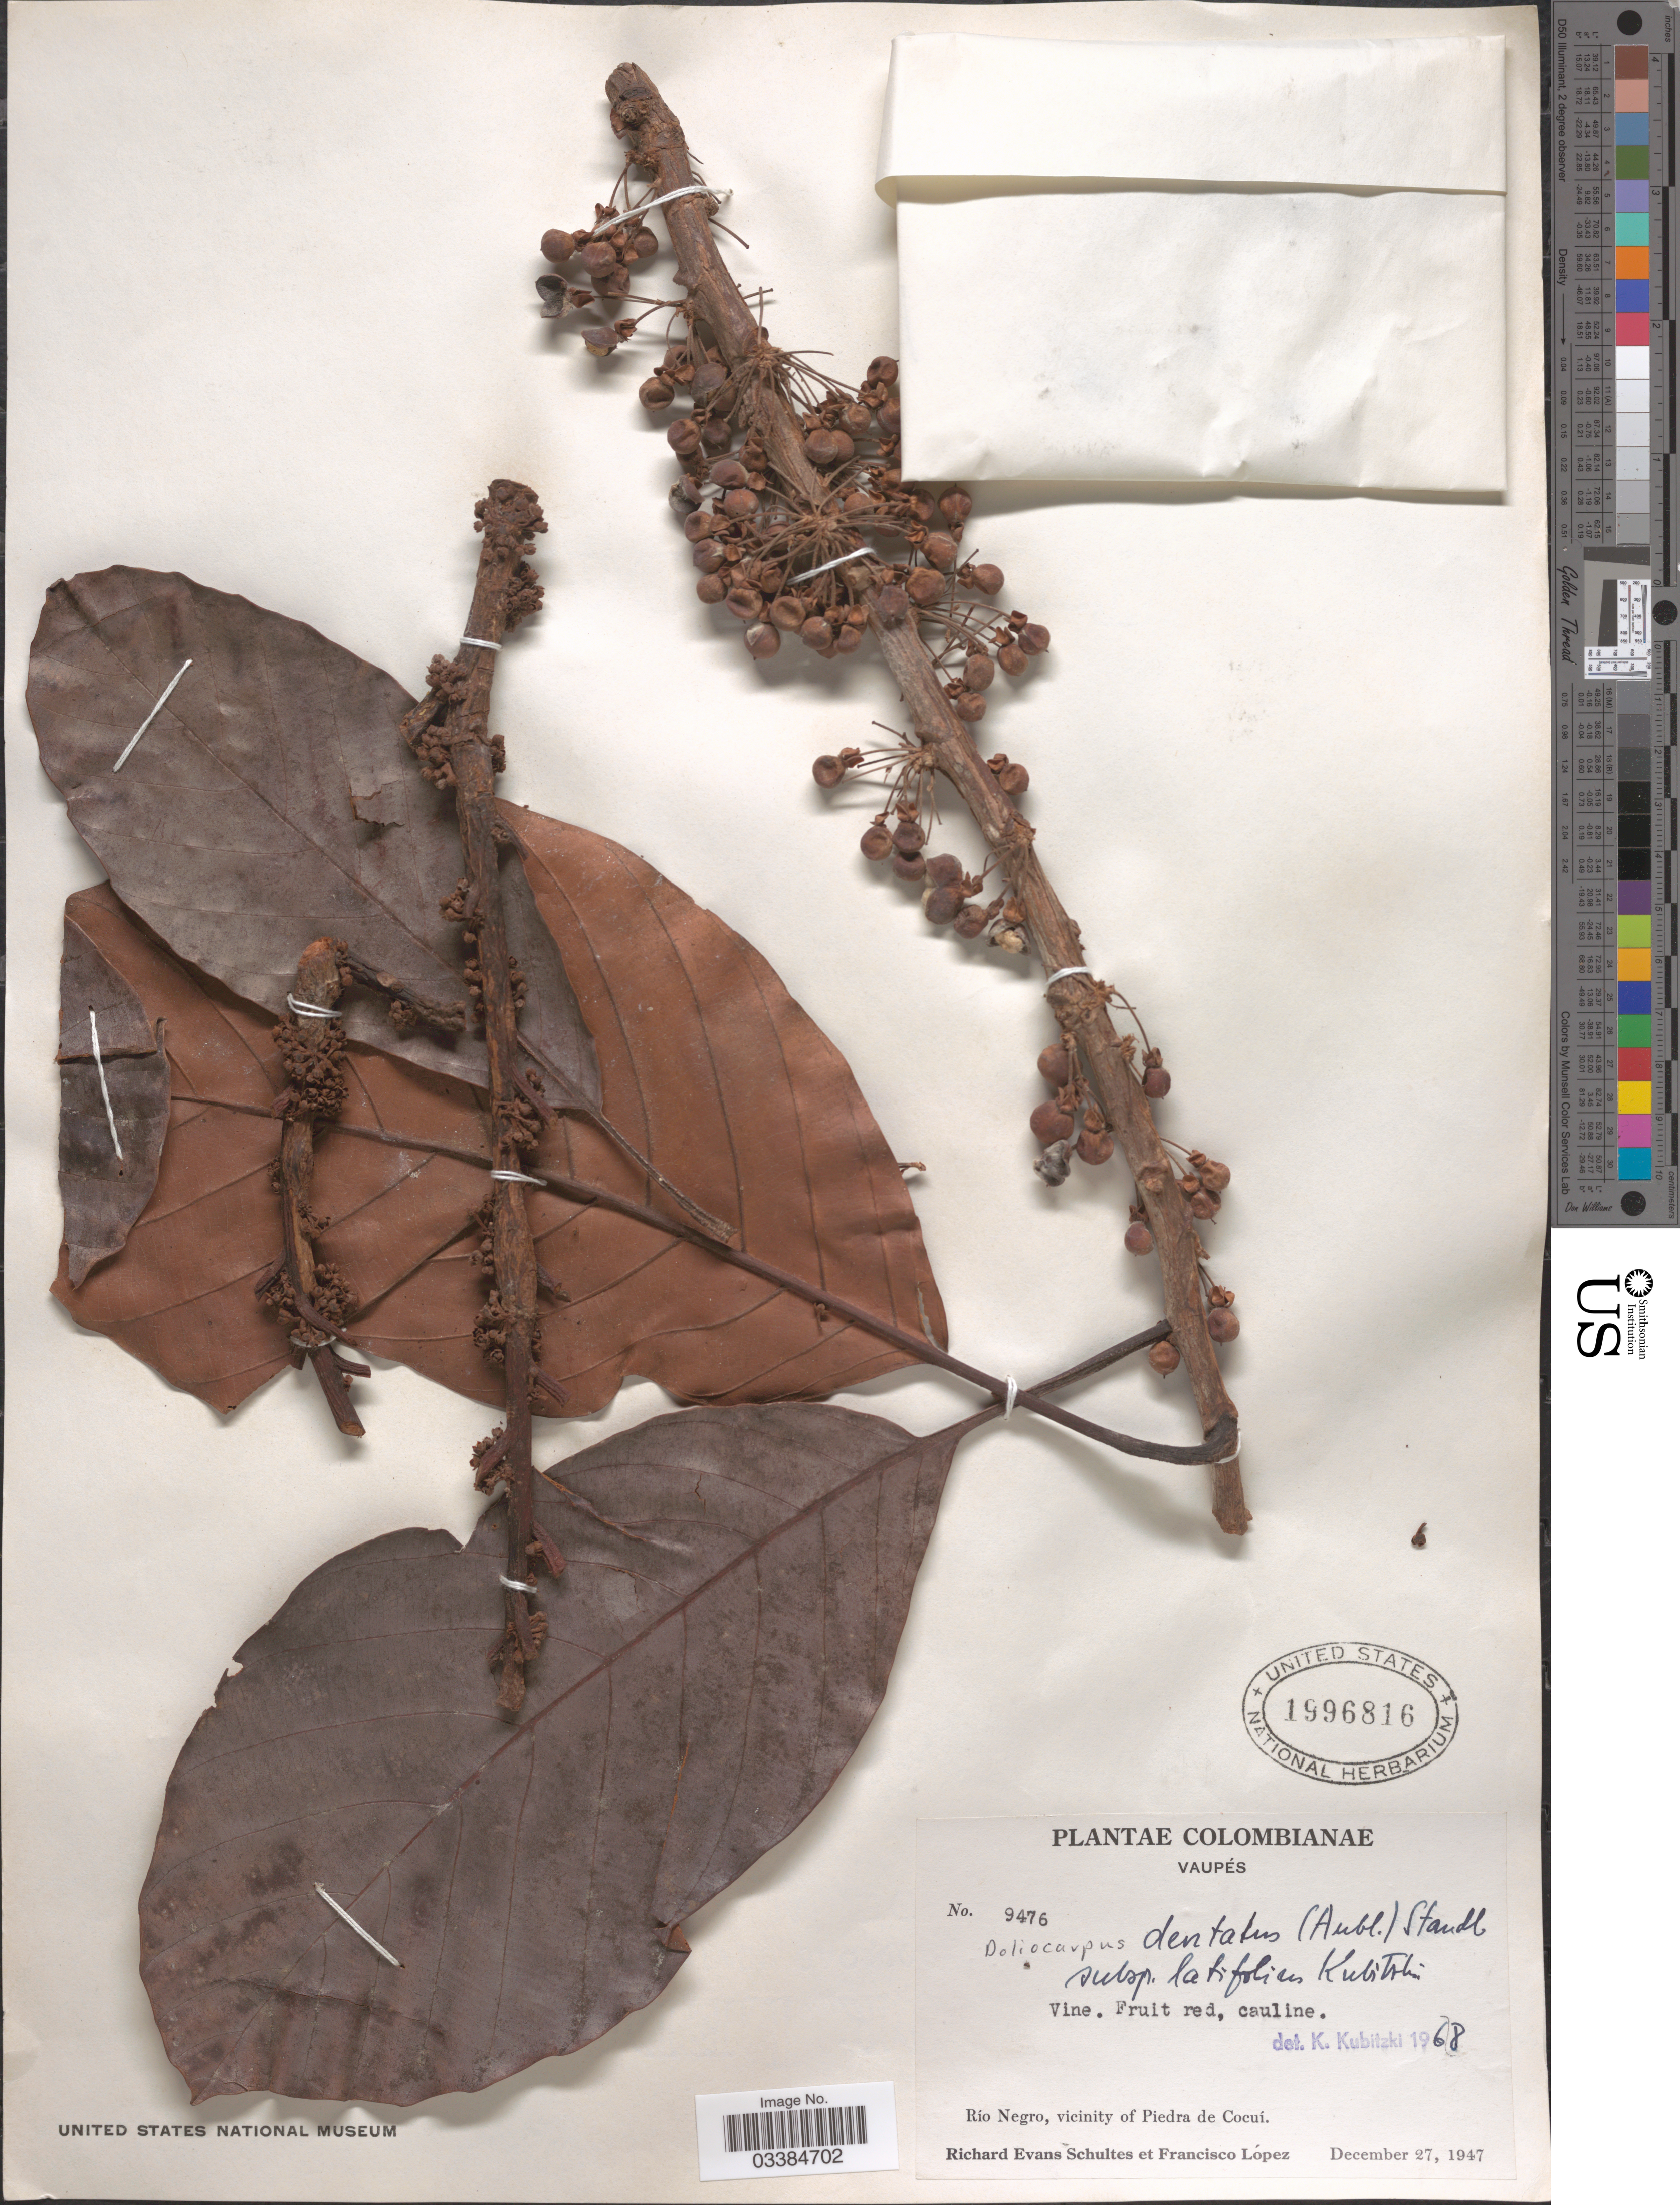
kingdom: Plantae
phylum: Tracheophyta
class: Magnoliopsida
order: Dilleniales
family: Dilleniaceae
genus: Doliocarpus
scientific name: Doliocarpus dentatus subsp. latifolius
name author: Kubitzki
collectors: R. E. Schultes & F. Lopéz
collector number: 9476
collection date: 1947-12-27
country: Colombia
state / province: Vaupés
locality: Río Negro, vicinity of Piedra de Cocuí.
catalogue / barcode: US 1996816